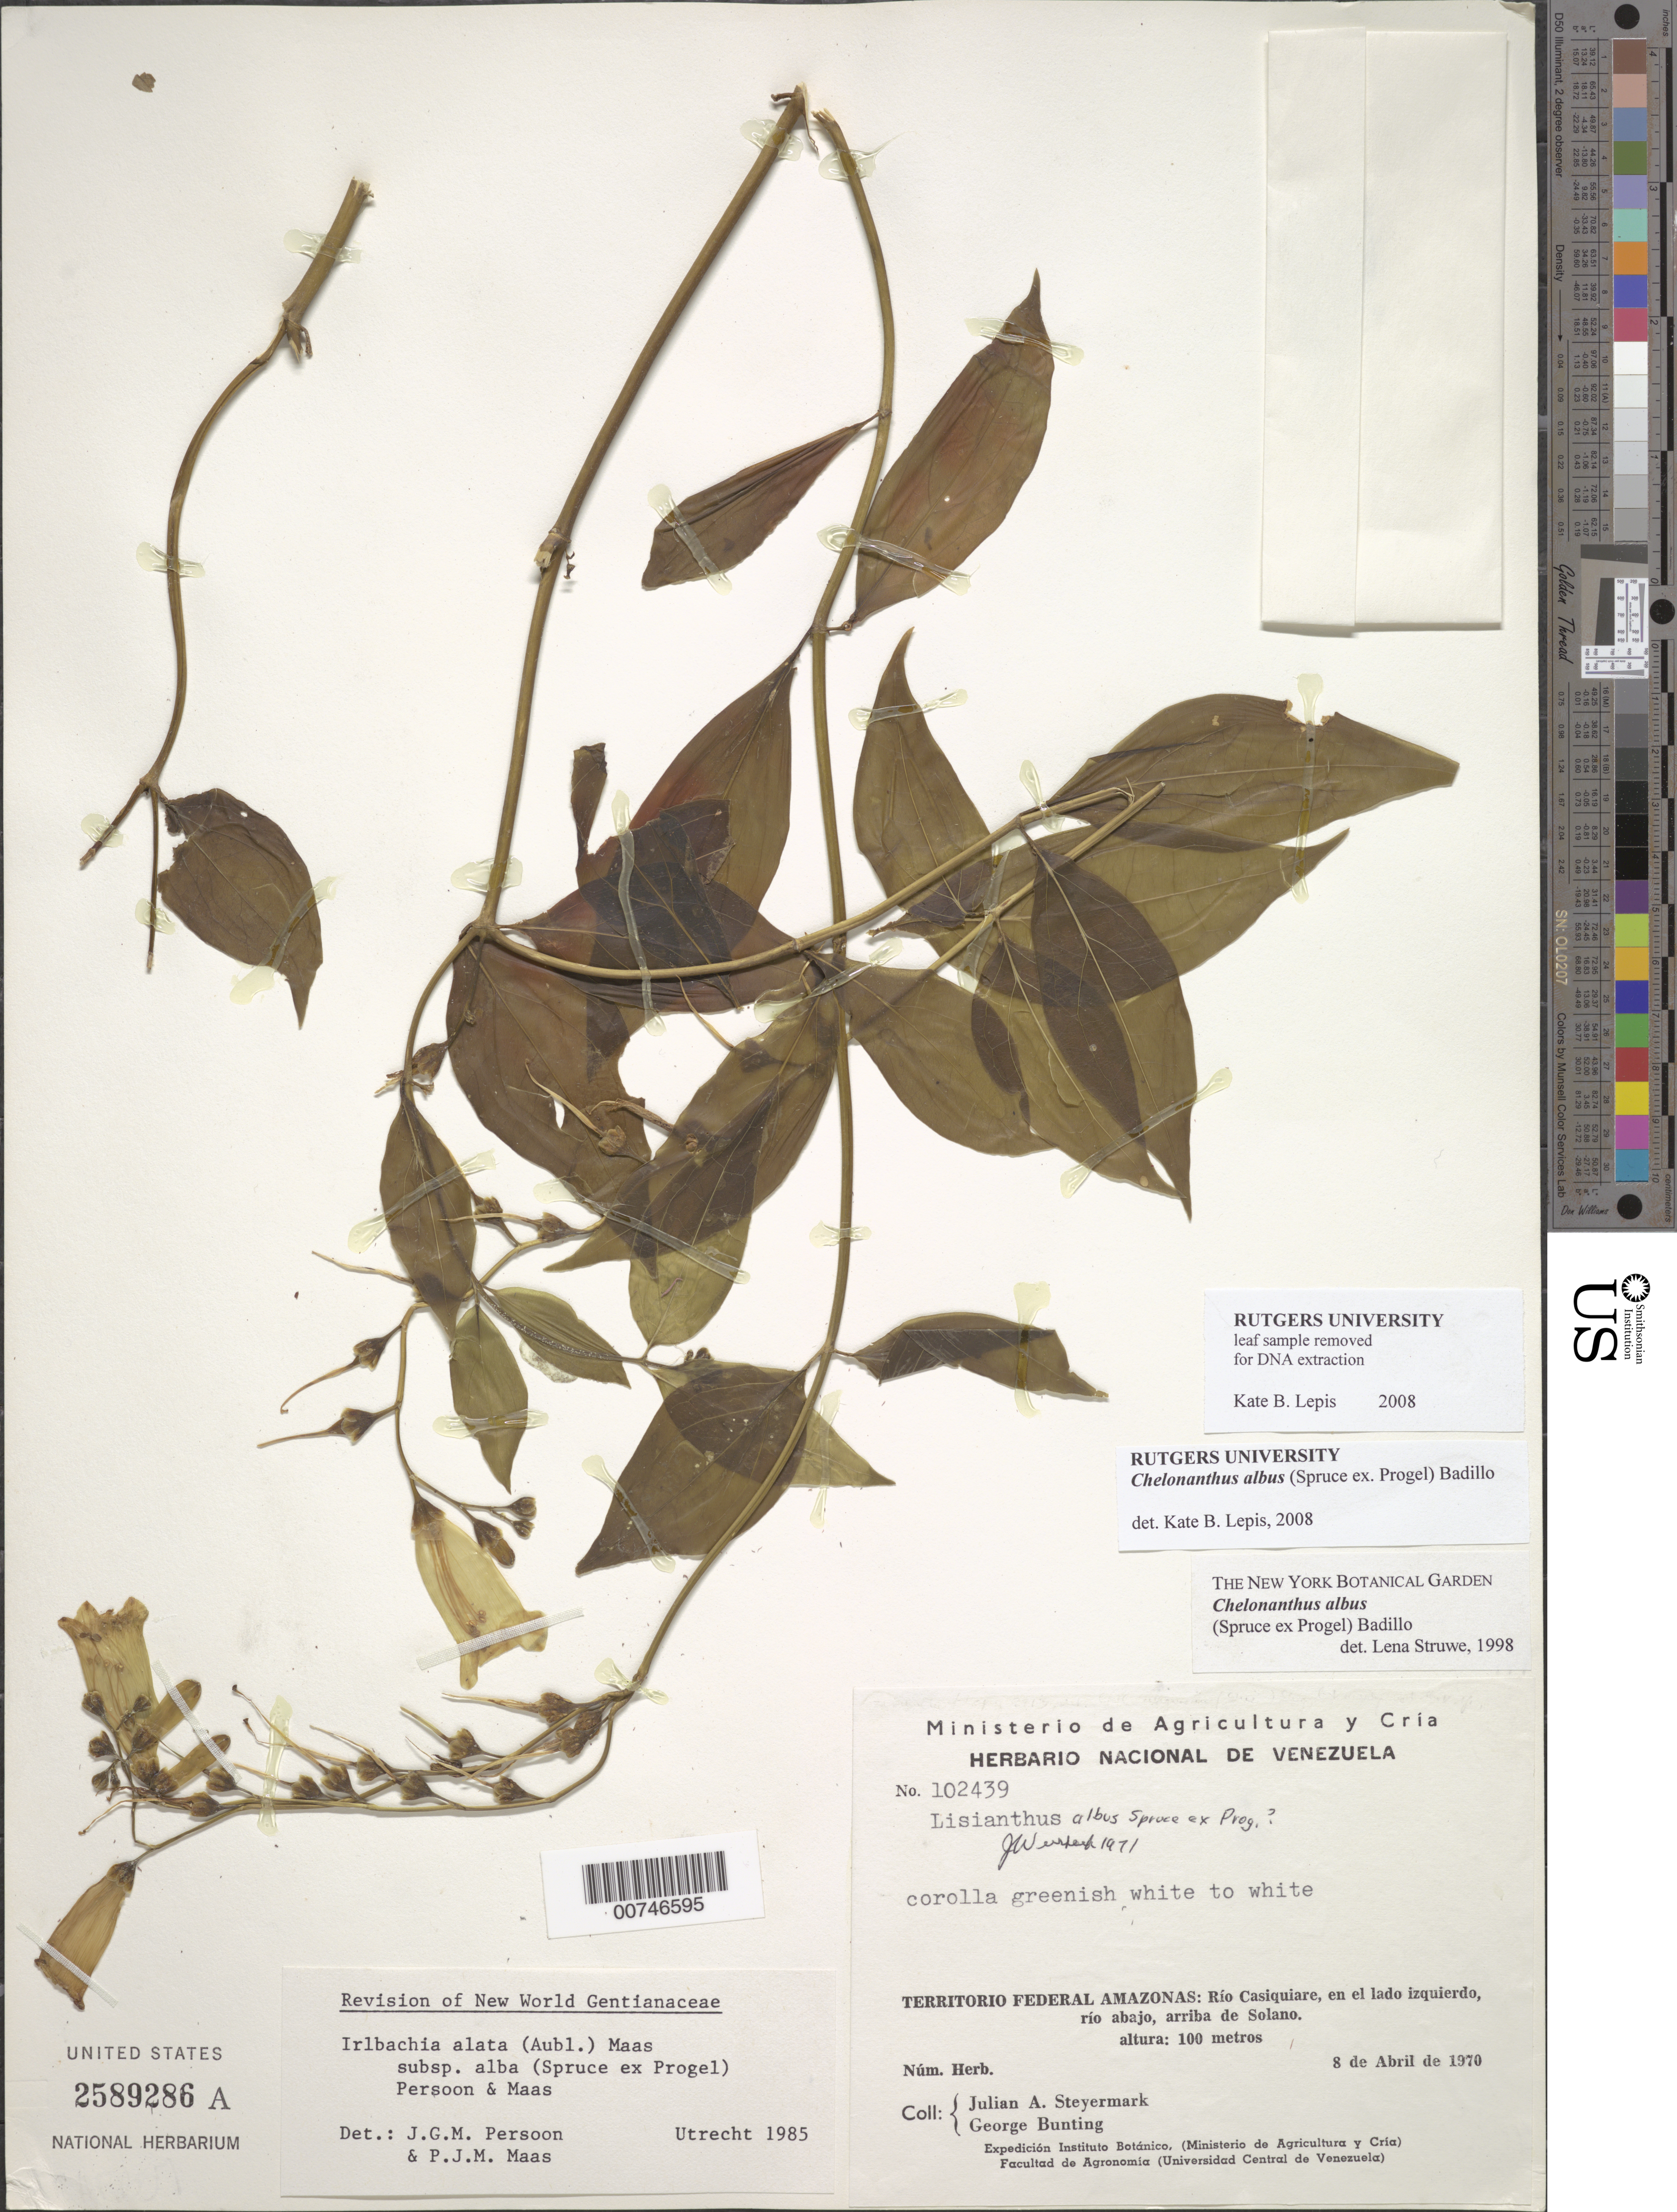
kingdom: Plantae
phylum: Tracheophyta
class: Magnoliopsida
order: Gentianales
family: Gentianaceae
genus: Chelonanthus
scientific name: Chelonanthus albus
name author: (Spruce ex Progel) V.M. Badillo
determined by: Struwe, L.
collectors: A. H. Gentry & B. Stein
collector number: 47365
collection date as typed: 11-May-84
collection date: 1984-05-11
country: Venezuela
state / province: Amazonas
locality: Río Baría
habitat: Inundated black water swamps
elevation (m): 130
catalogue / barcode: US 3088444